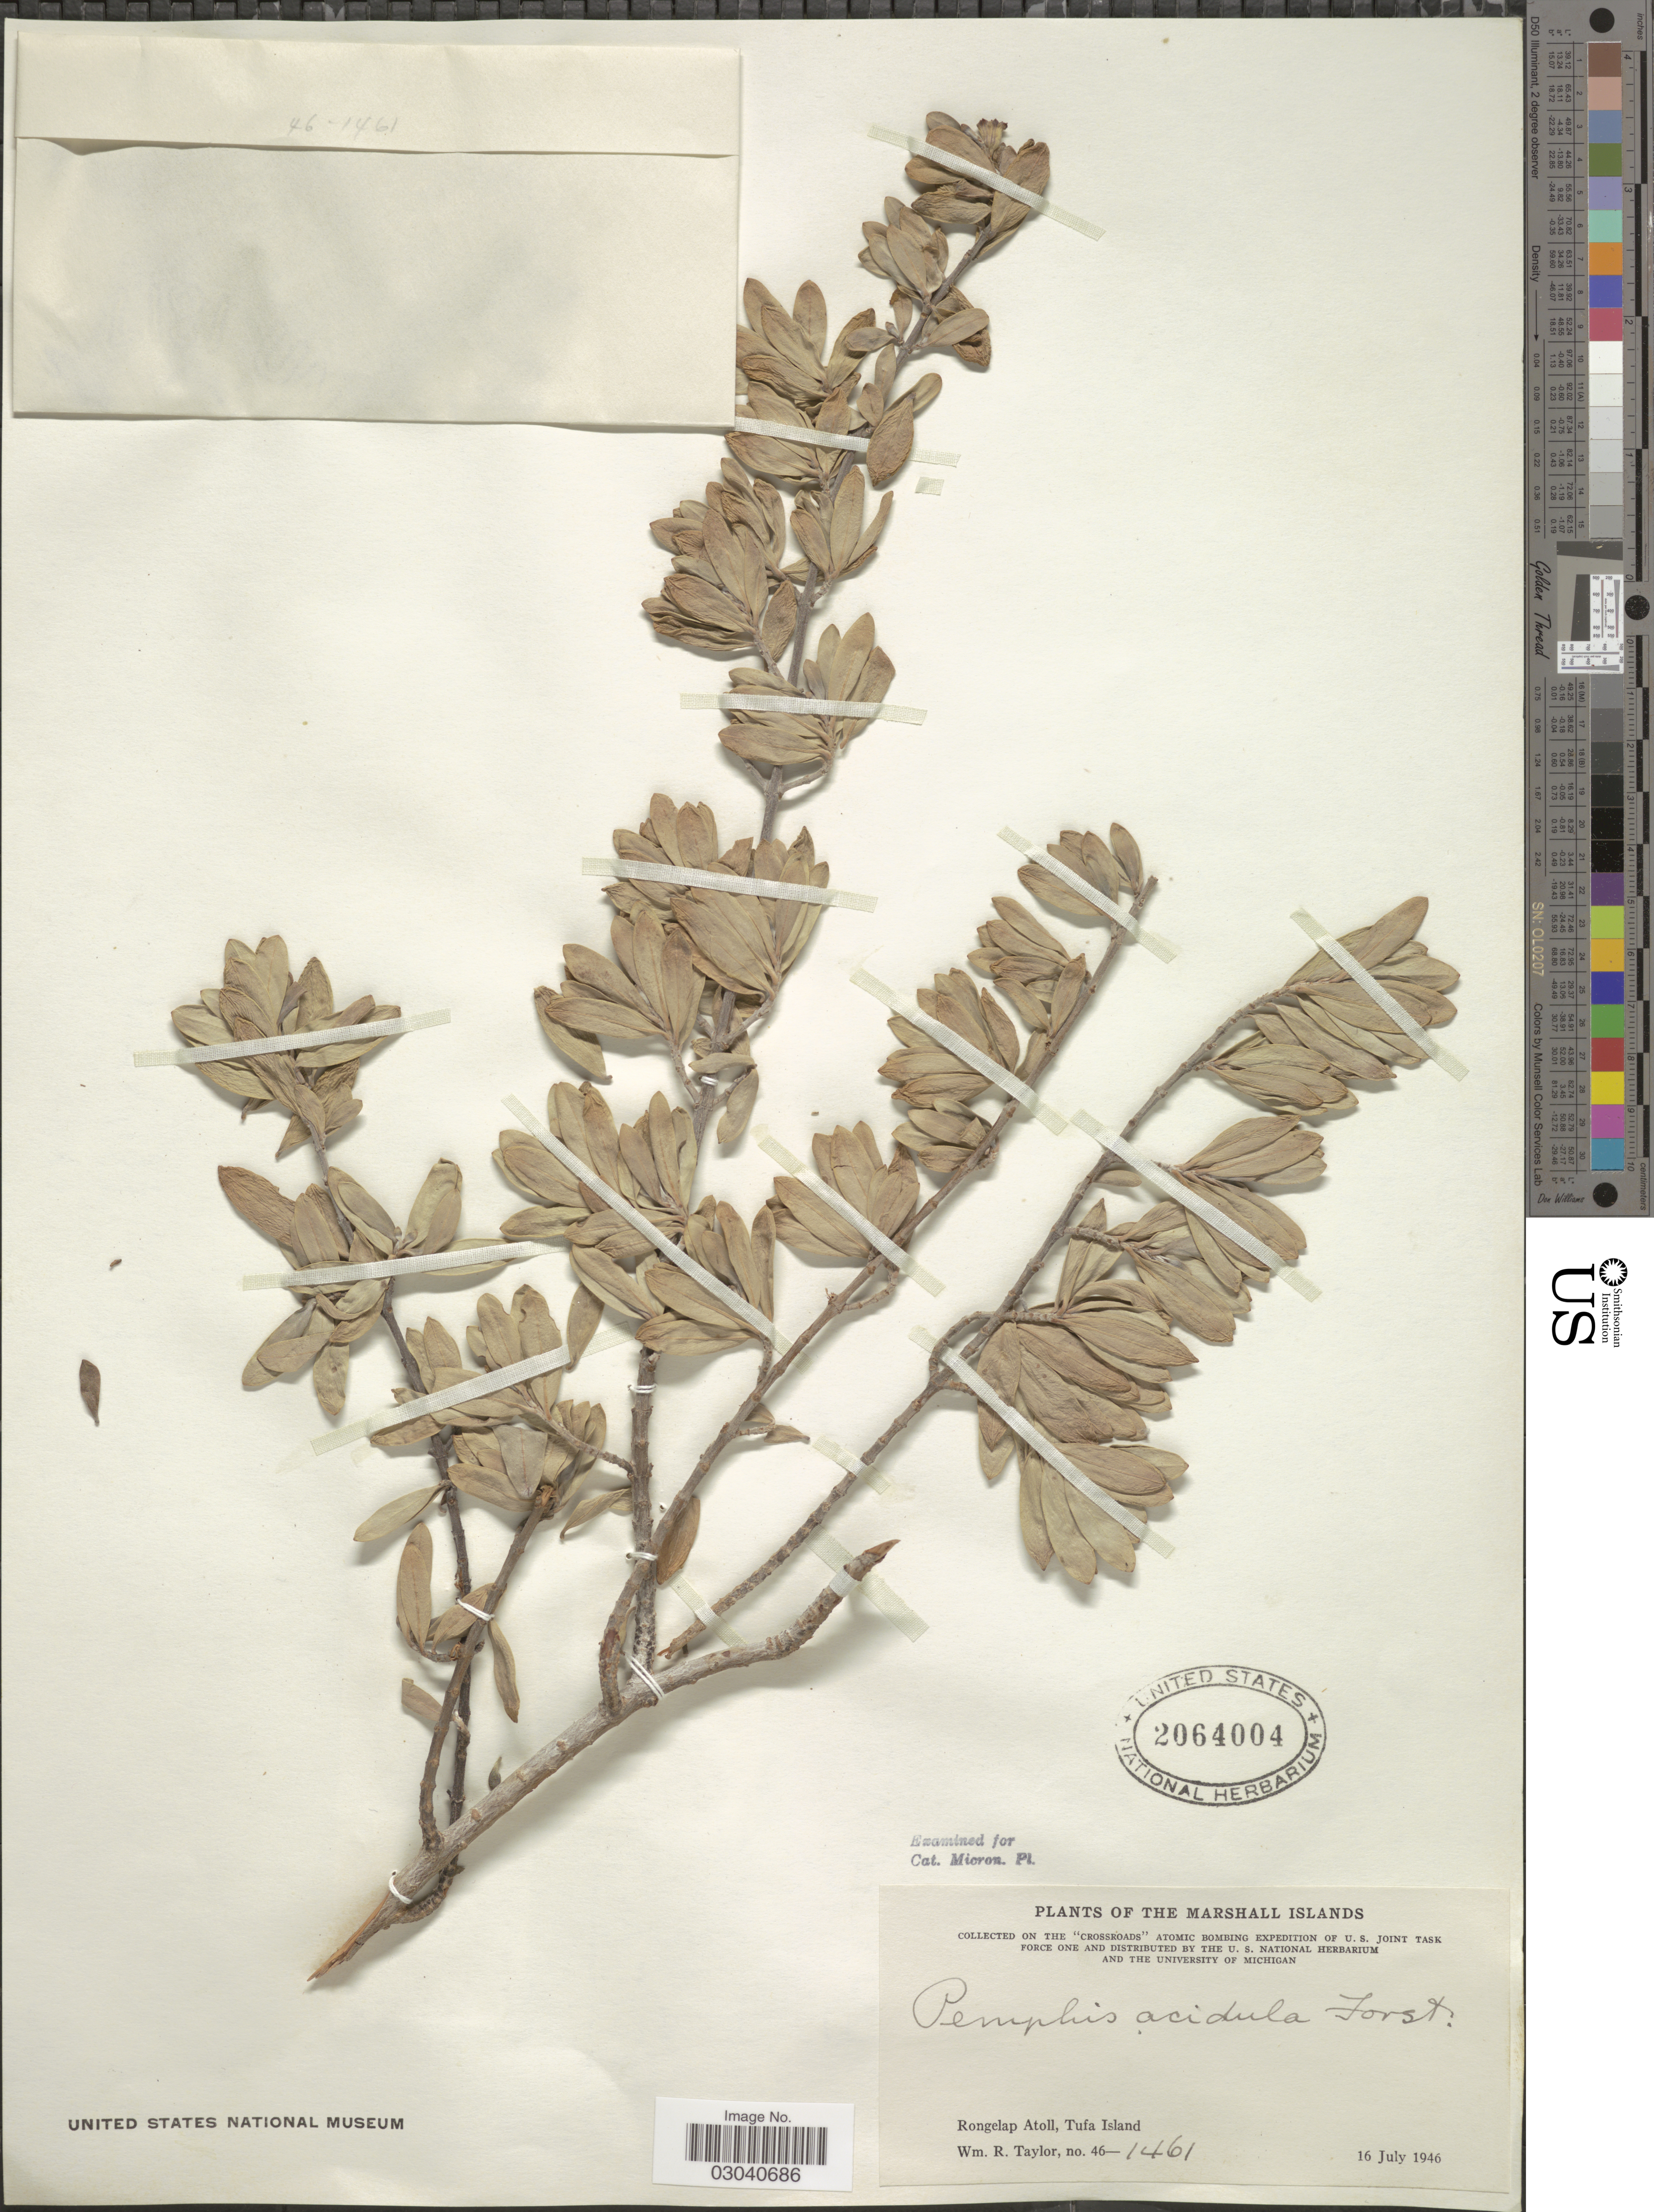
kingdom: Plantae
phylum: Tracheophyta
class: Magnoliopsida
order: Myrtales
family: Lythraceae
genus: Pemphis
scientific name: Pemphis acidula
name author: J.R. Forst. & G. Forst.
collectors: W. R. Taylor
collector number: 46-1461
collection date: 1946-07-16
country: Marshall Islands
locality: Rongelap Atoll, Tufa Island.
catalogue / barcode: US 2064004